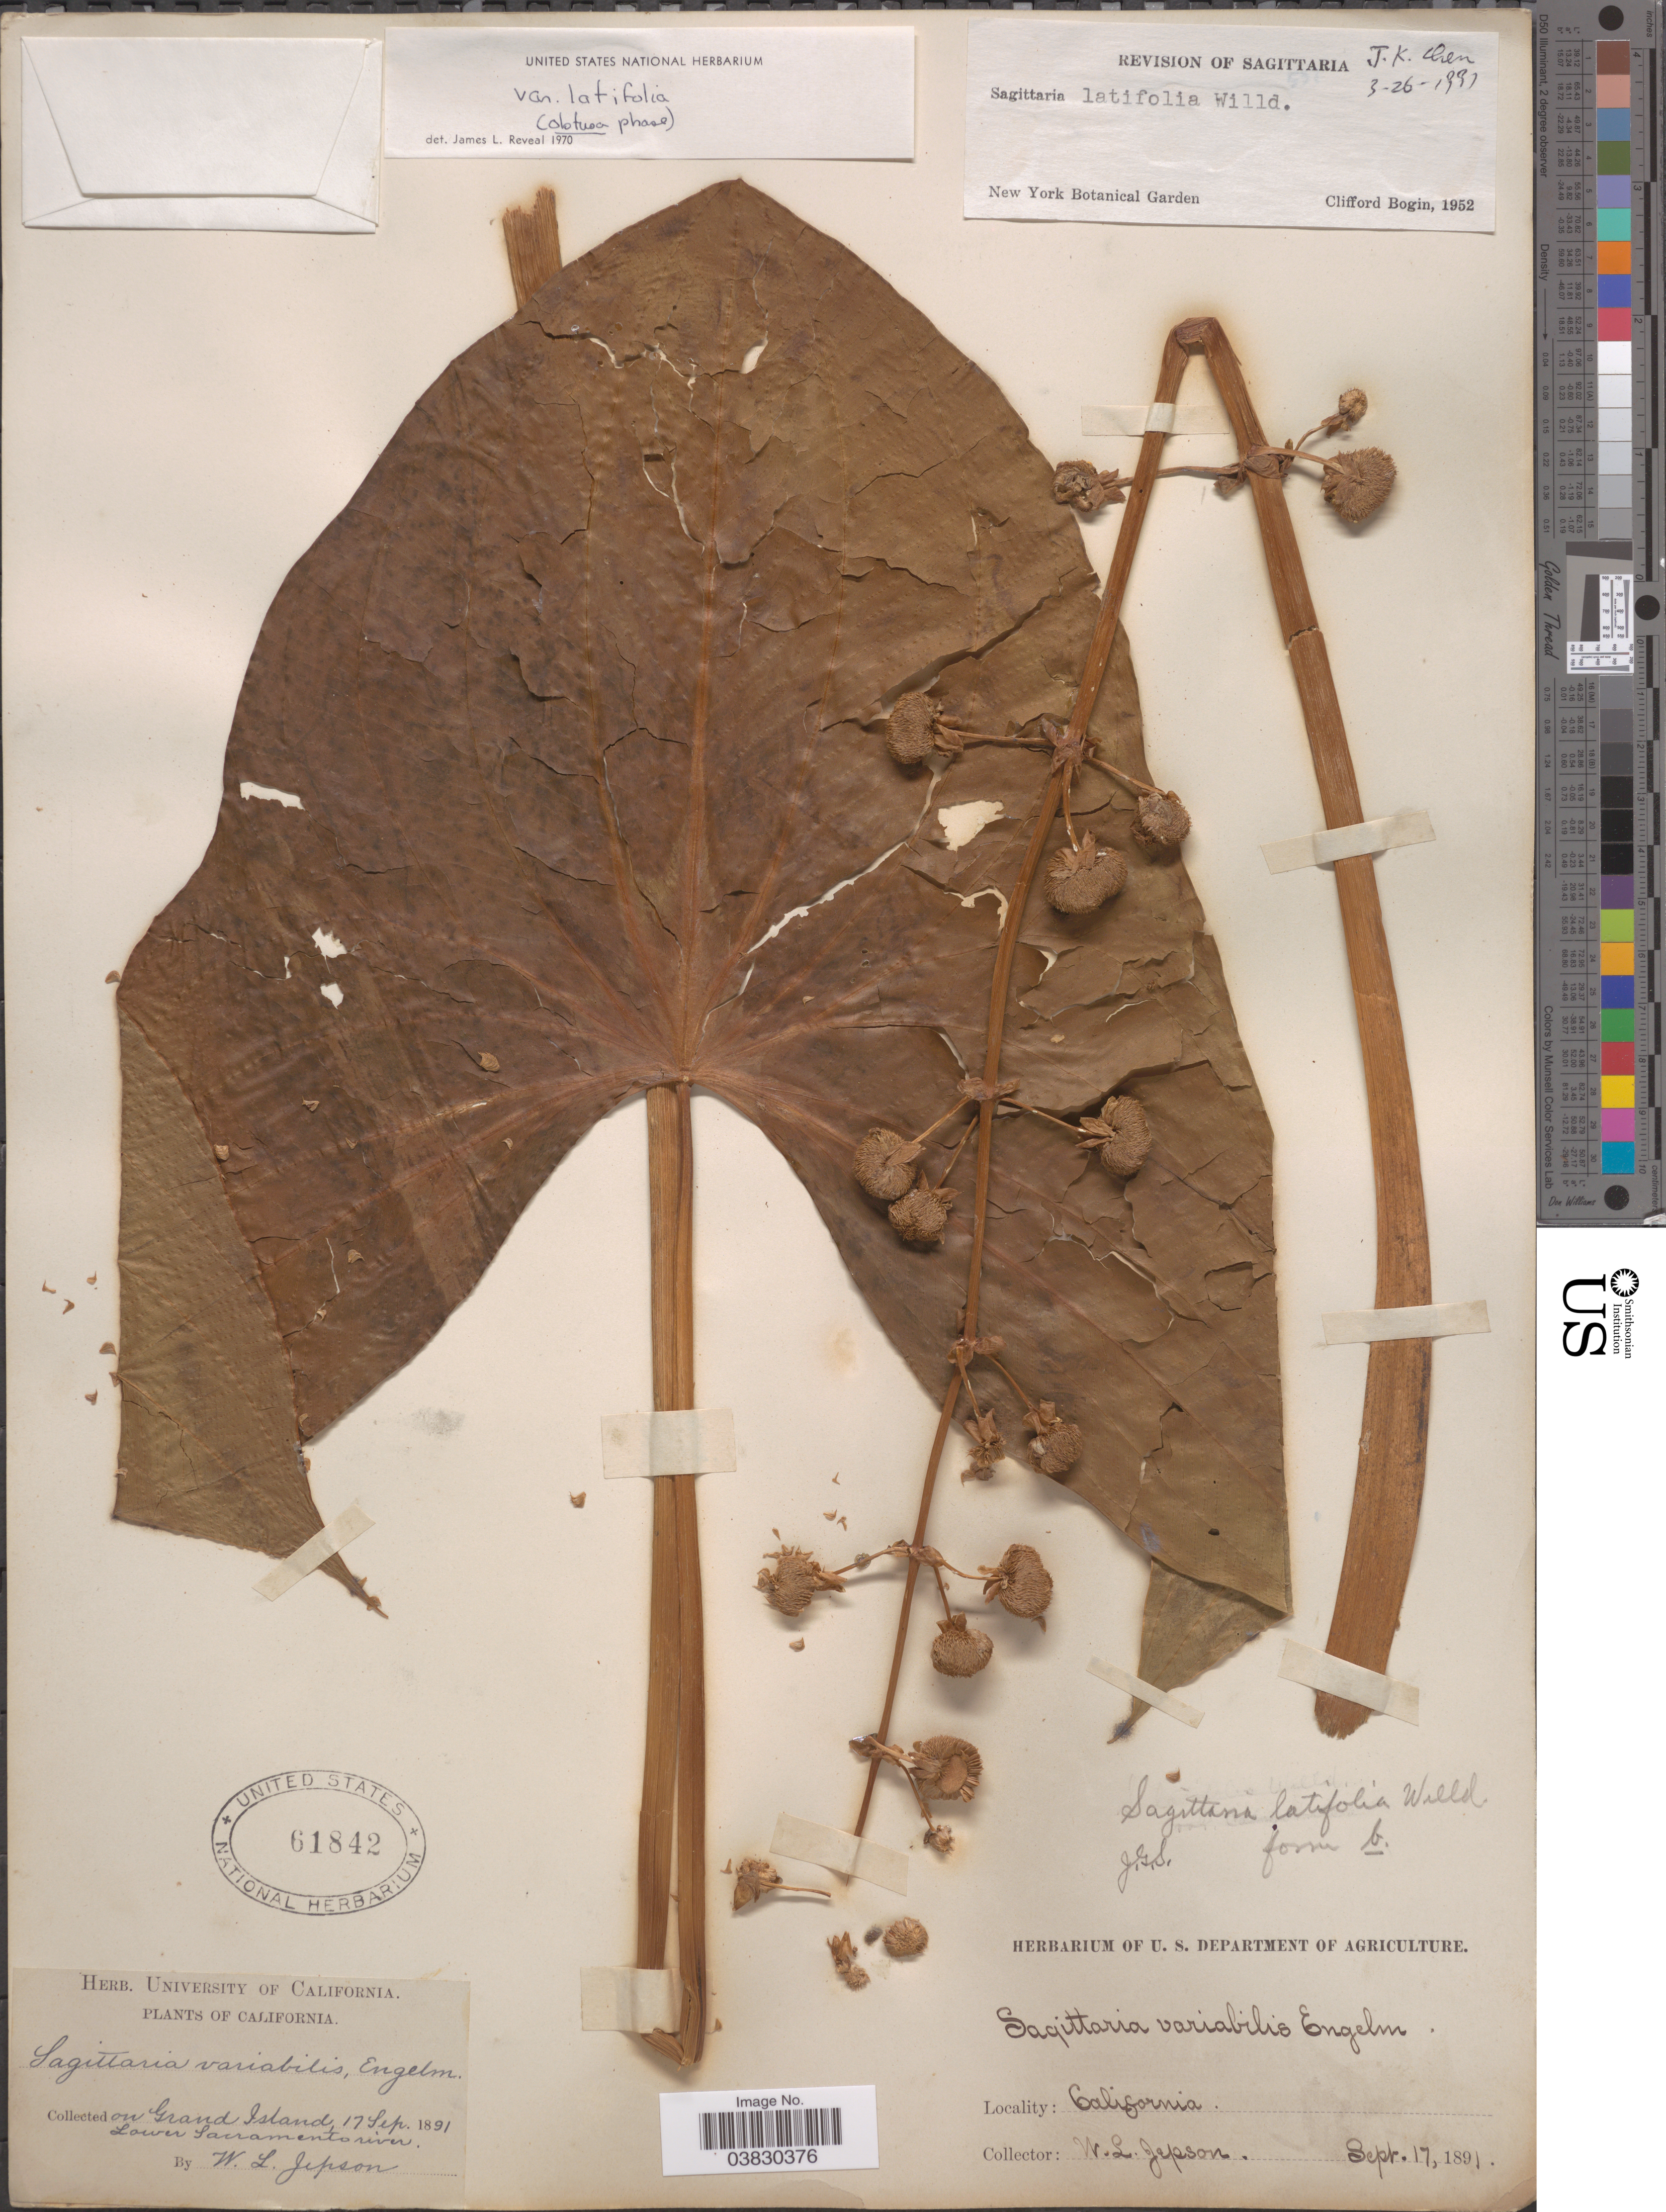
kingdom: Plantae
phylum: Tracheophyta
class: Liliopsida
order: Alismatales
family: Alismataceae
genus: Sagittaria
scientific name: Sagittaria latifolia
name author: Willd.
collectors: W. L. Jepson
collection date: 1891-09-17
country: United States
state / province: California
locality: On Grand Island. Lower Sacramento river.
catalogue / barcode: US 61842